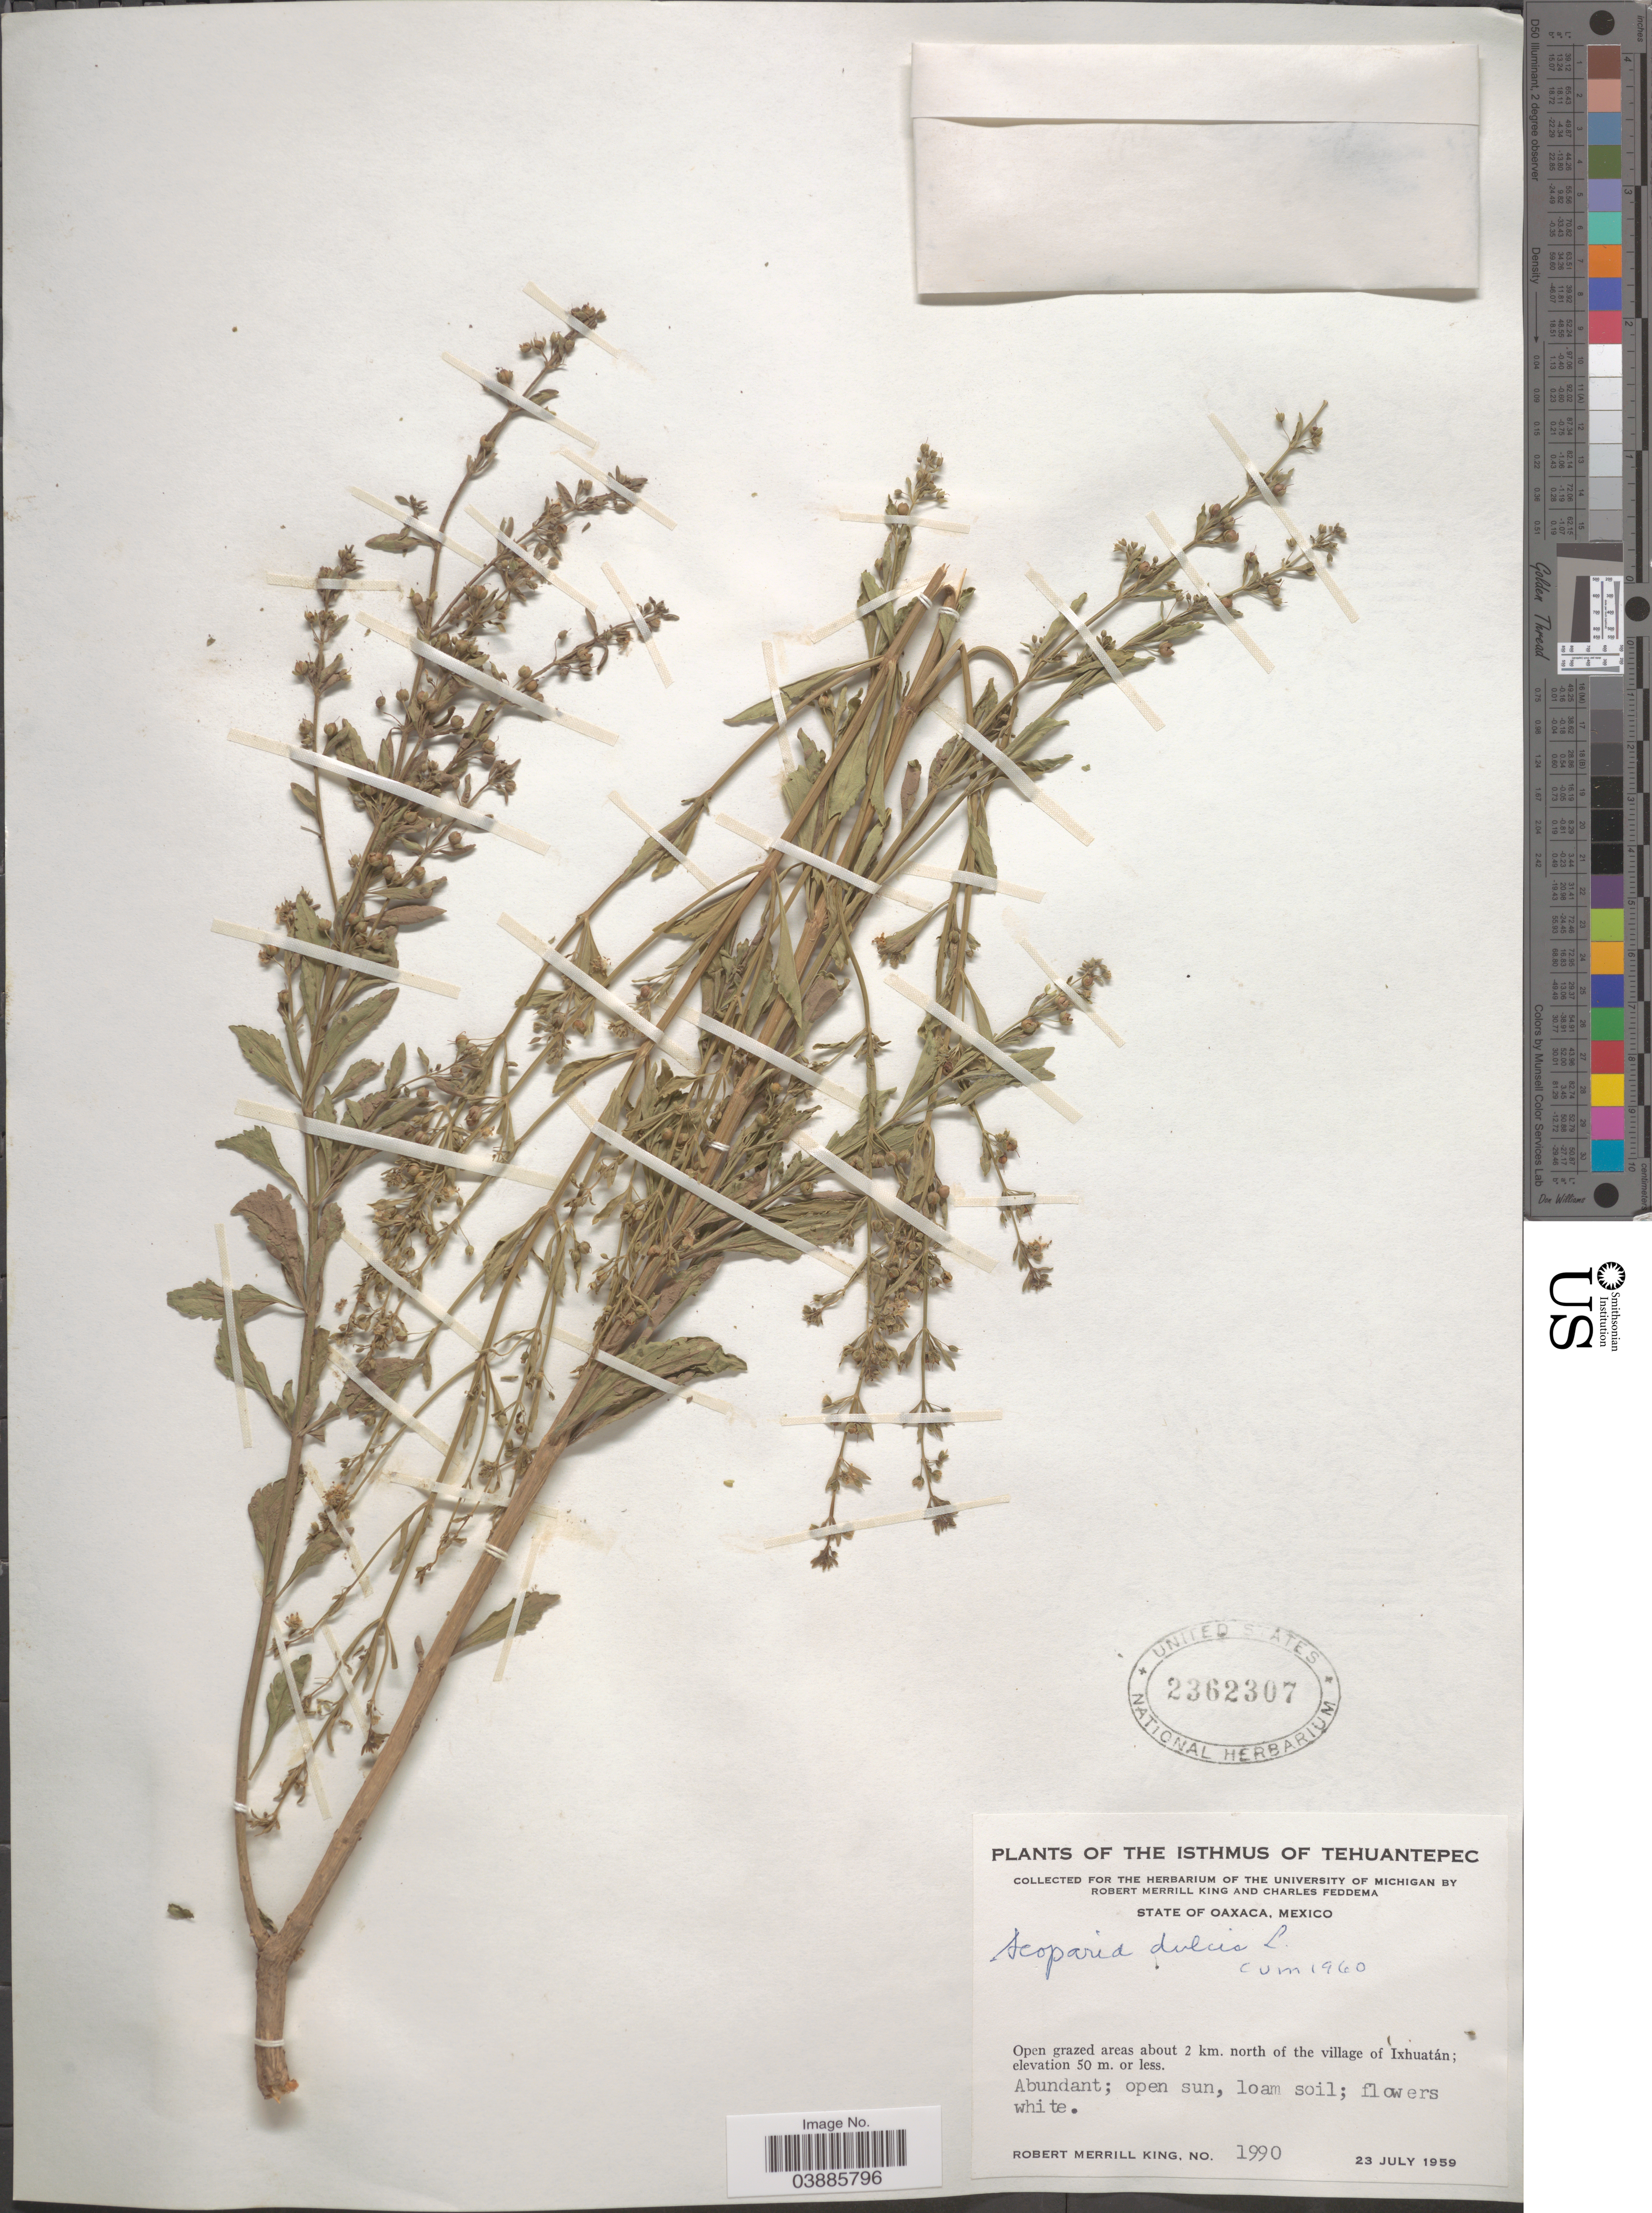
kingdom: Plantae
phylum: Tracheophyta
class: Magnoliopsida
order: Lamiales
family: Plantaginaceae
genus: Scoparia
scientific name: Scoparia dulcis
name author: L.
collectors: R. M. King & C. Feddema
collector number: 1990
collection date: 1959-07-23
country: Mexico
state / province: Oaxaca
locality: The Isthmus of Tehuantepec. Open grazed areas about 2 km. north of the village of Ixhuatán.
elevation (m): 50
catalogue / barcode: US 2362307